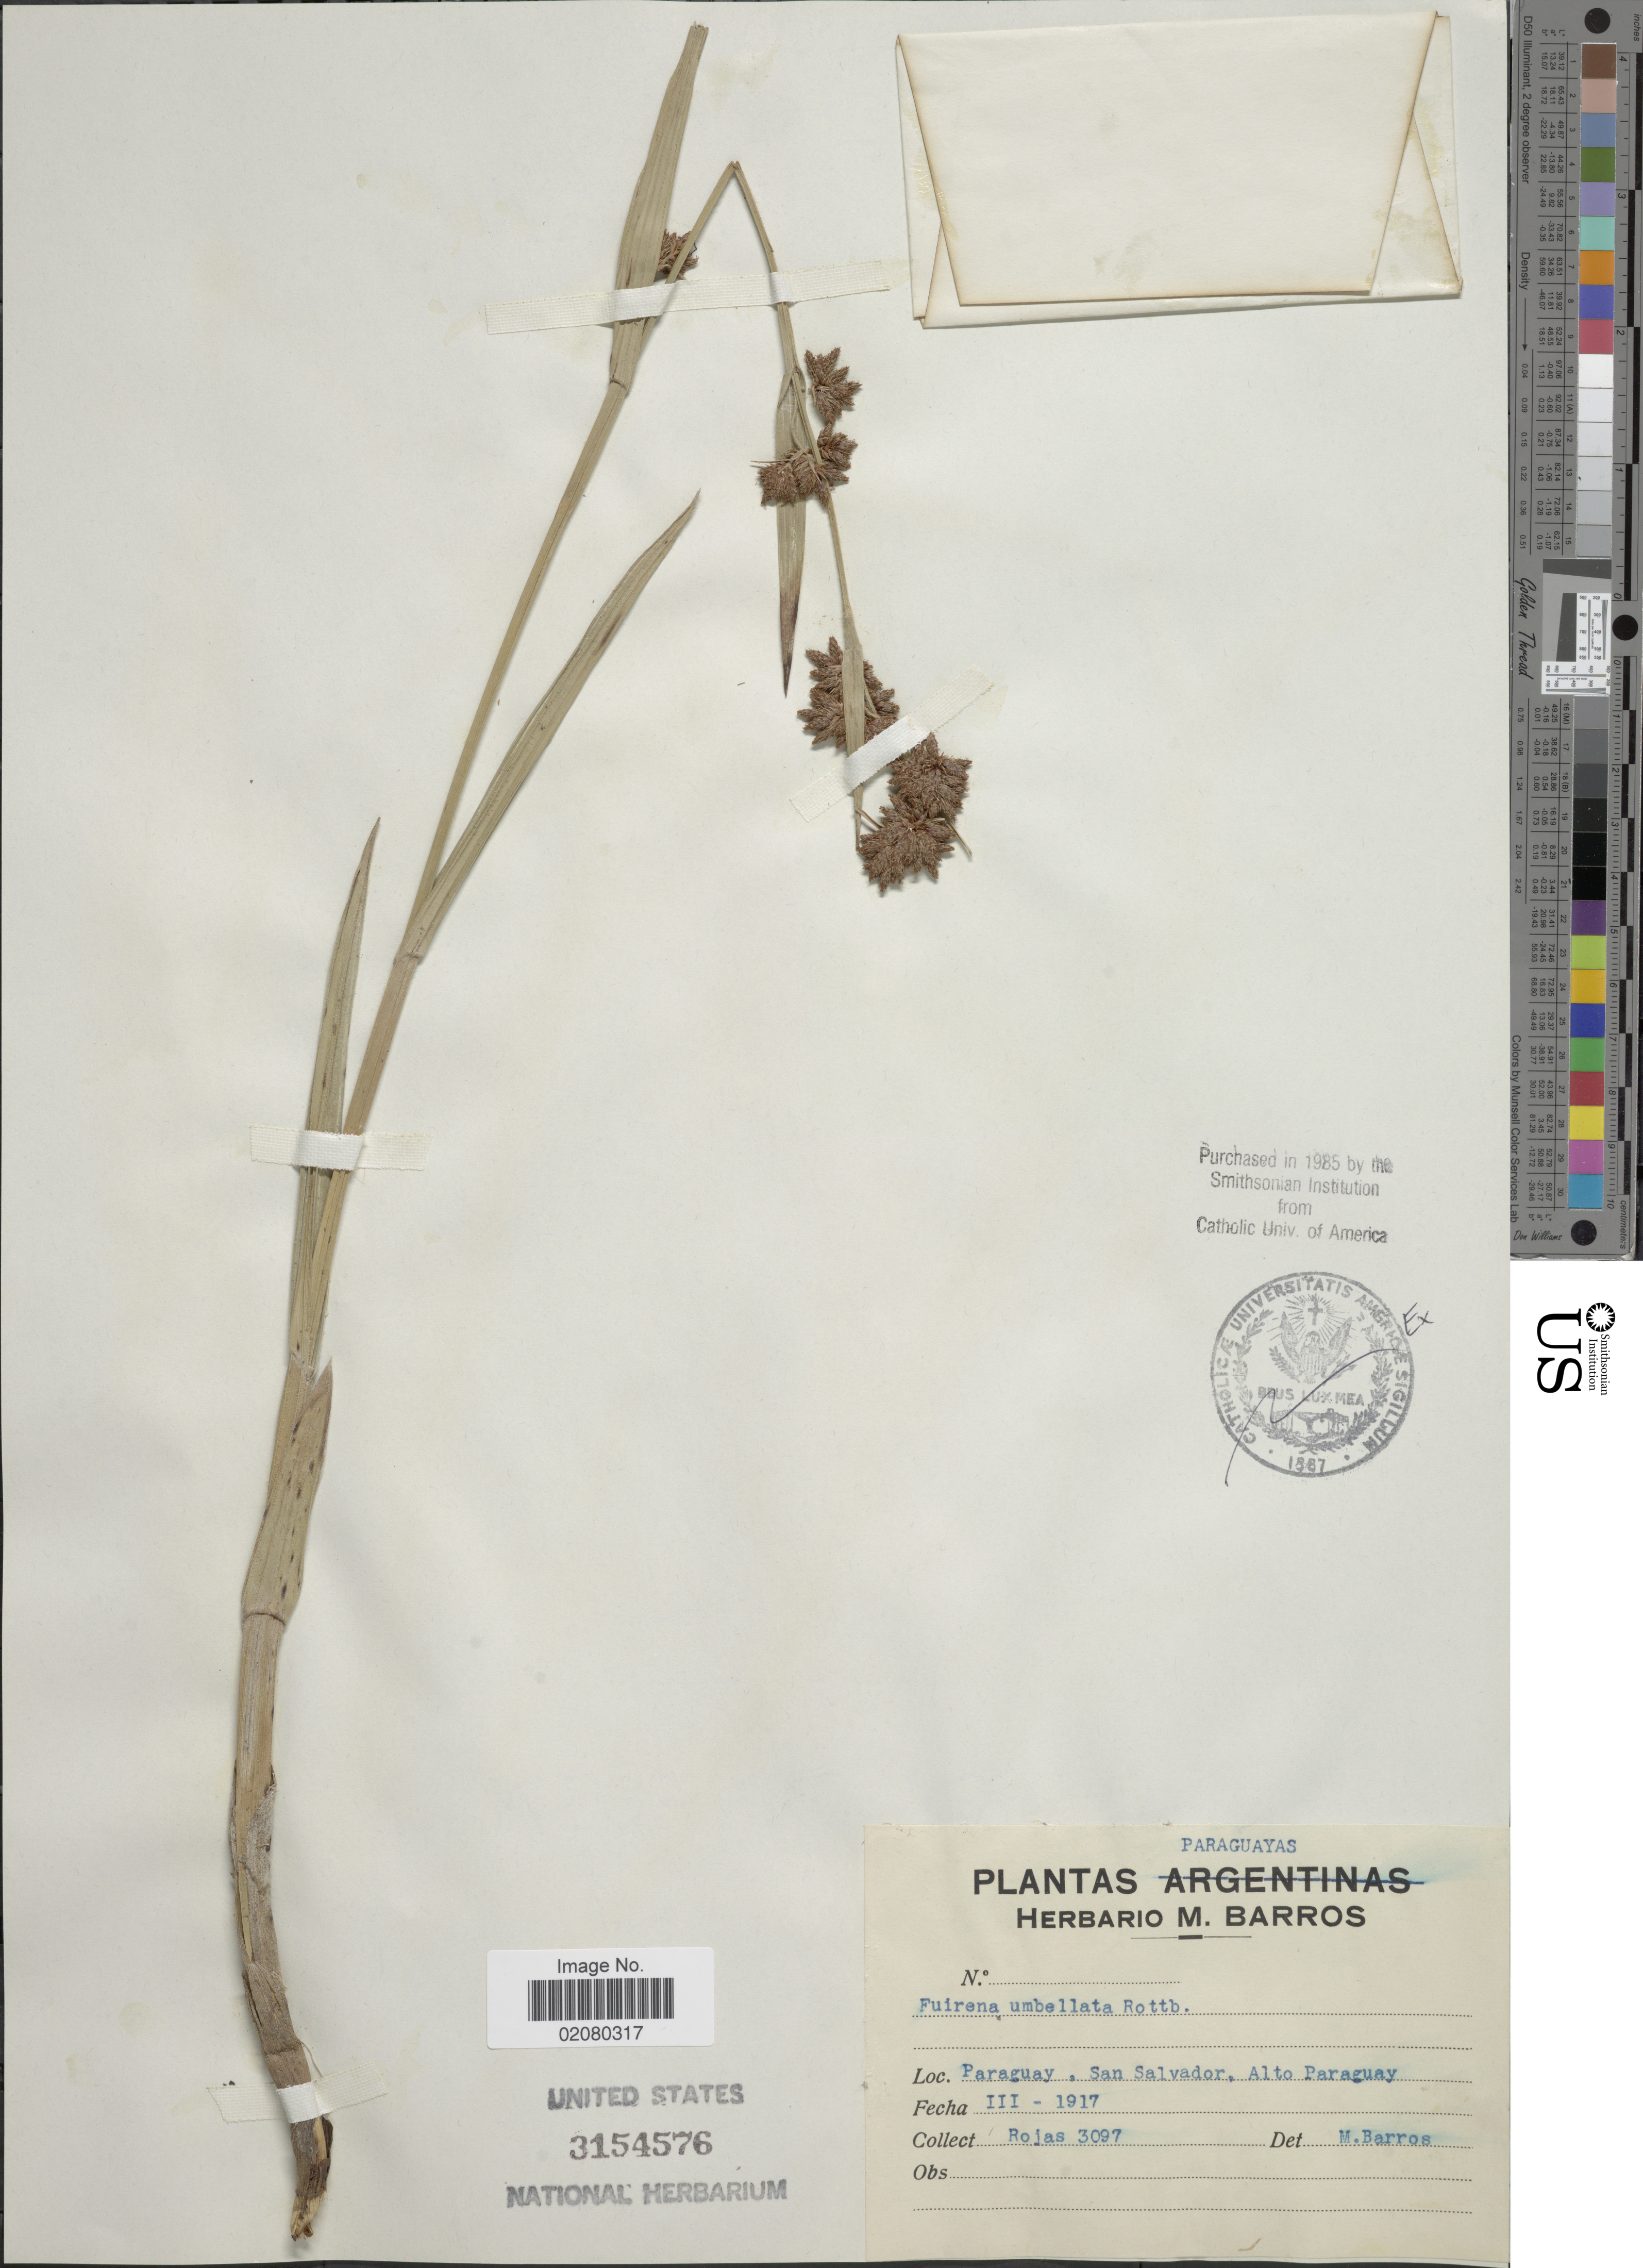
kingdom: Plantae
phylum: Tracheophyta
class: Liliopsida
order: Poales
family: Cyperaceae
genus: Fuirena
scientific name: Fuirena umbellata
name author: Rottb.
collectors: Rojas, --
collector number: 3097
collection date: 1917-03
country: Paraguay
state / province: Alto Paraguay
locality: San Salvador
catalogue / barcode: US 3154576